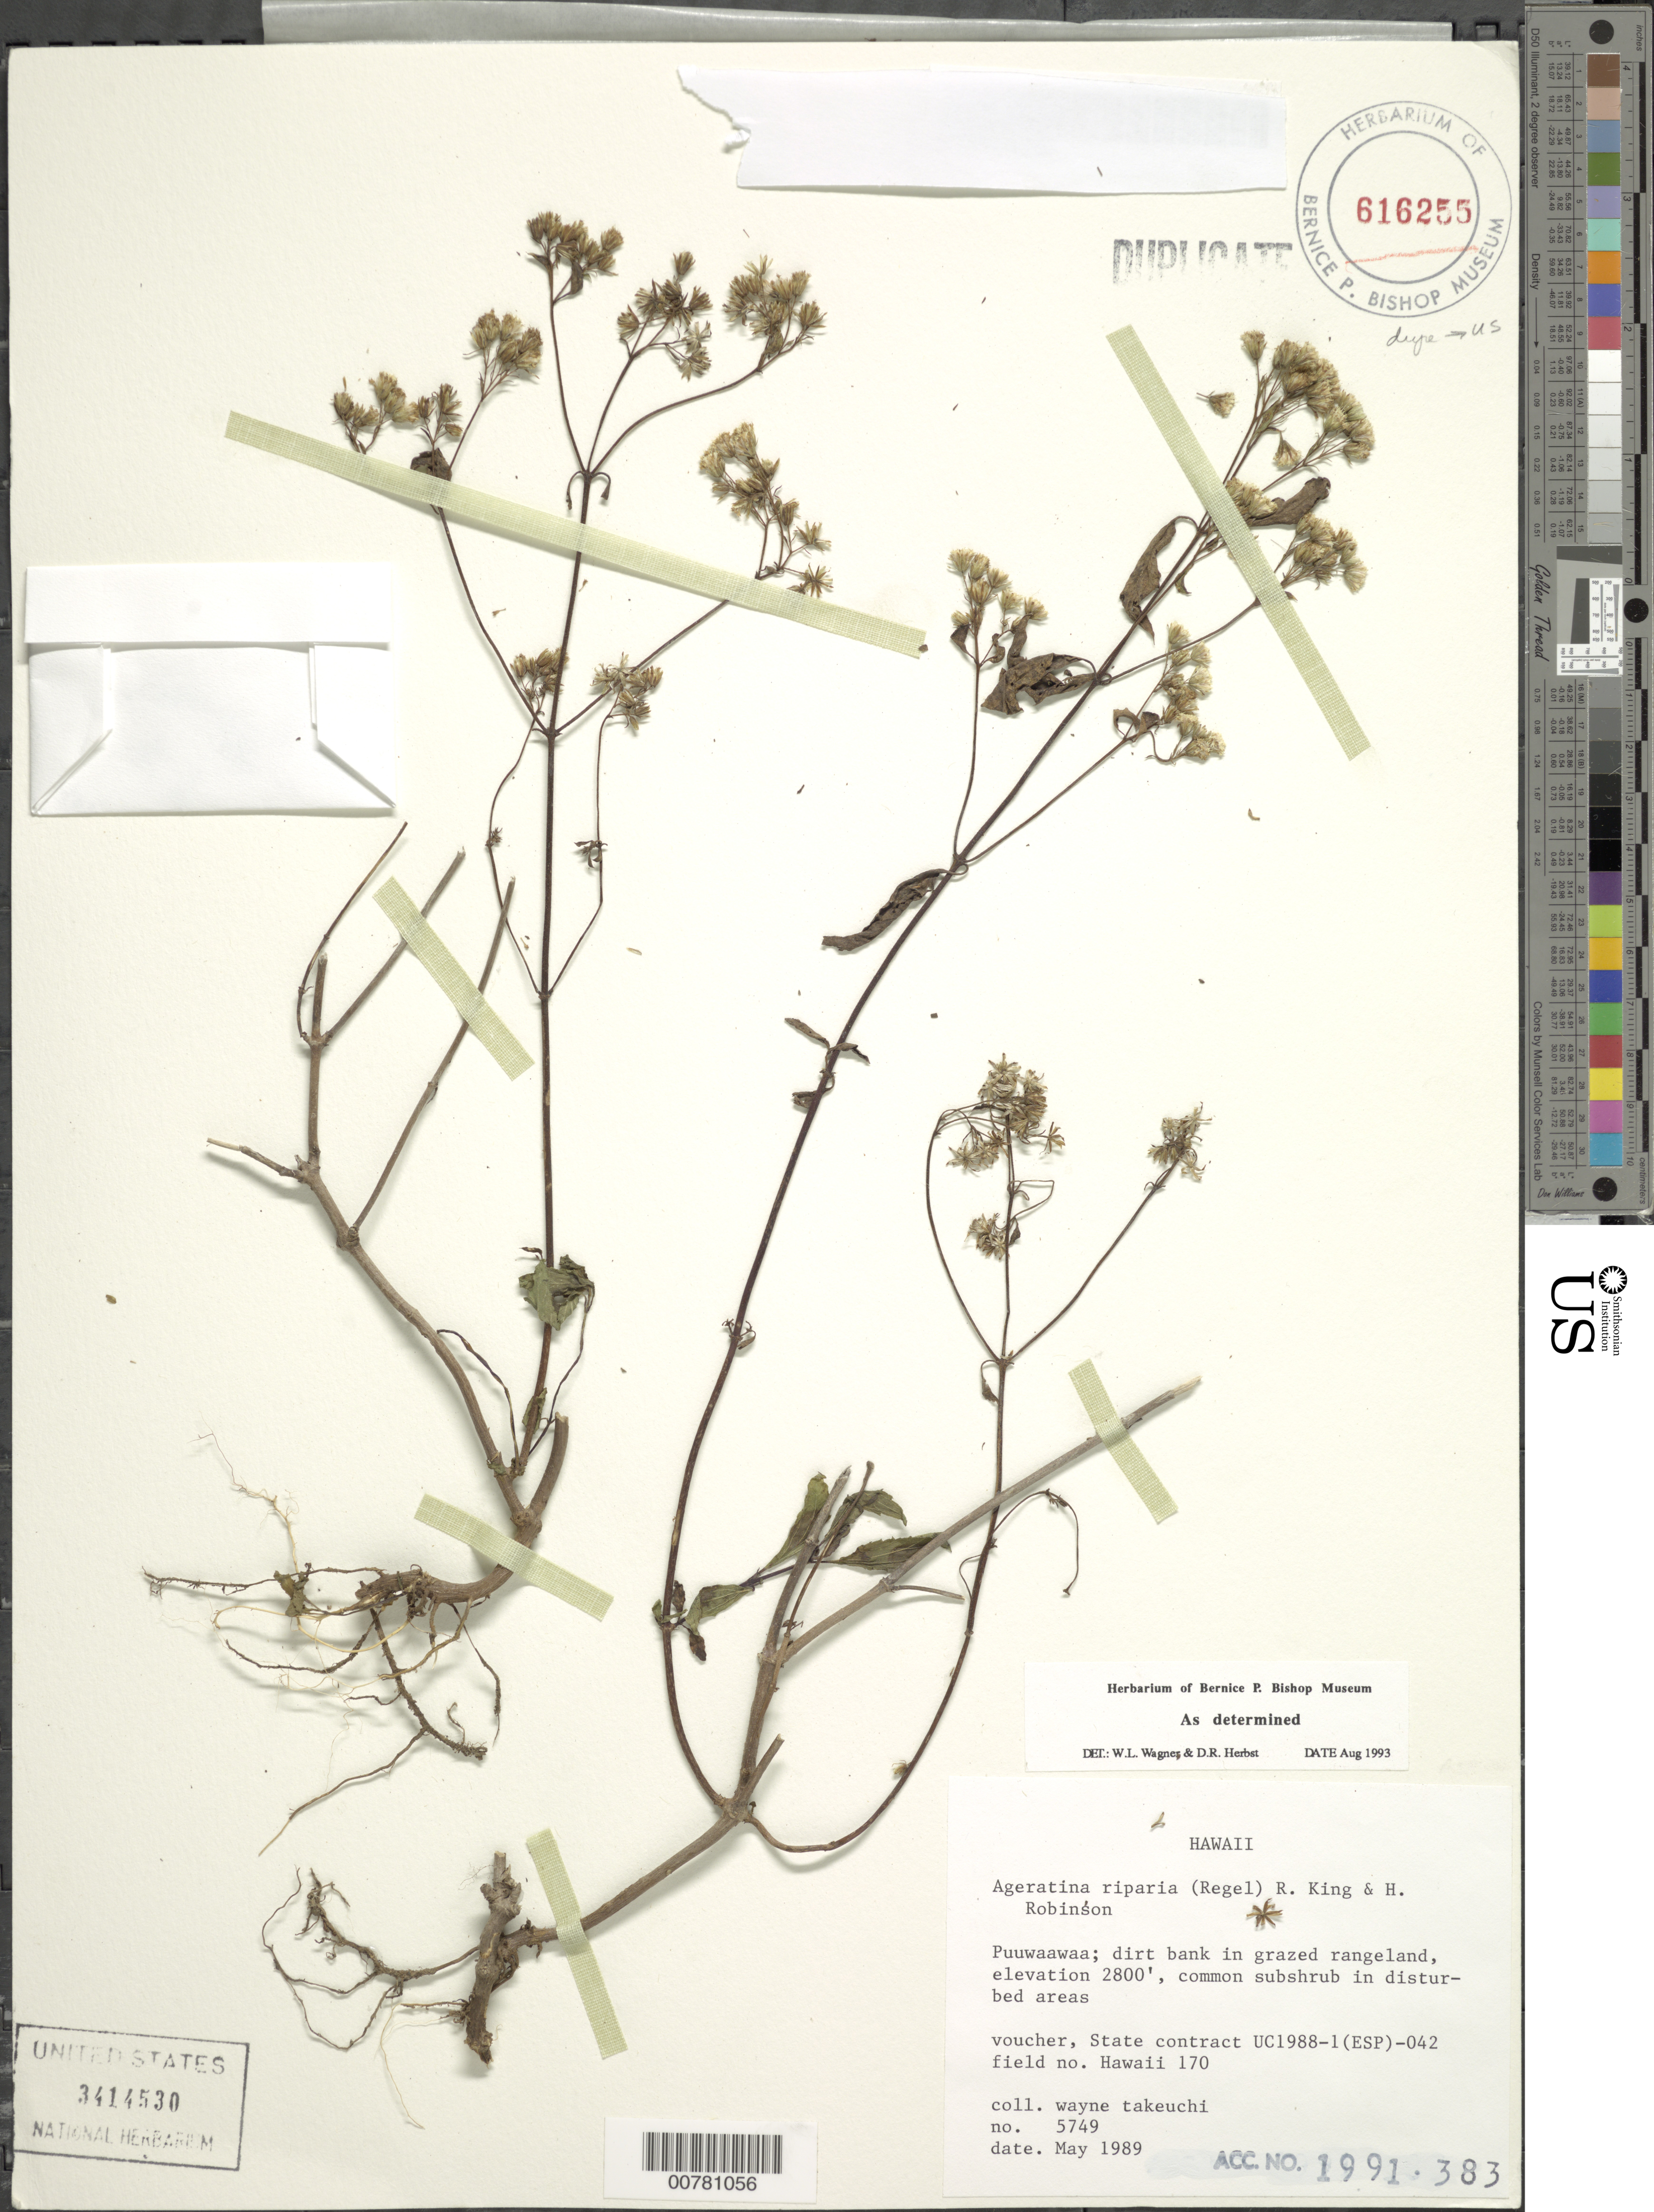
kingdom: Plantae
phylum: Tracheophyta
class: Magnoliopsida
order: Asterales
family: Asteraceae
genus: Ageratina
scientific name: Ageratina riparia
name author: (Regel) R.M. King & H. Rob.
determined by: Wagner, W. L.; Herbst, D. R.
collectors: W. N. Takeuchi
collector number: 5749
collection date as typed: May 1989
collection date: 1989-05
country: United States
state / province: Hawaii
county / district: Hawaii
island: Hawaii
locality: Puuwaawaa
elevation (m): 914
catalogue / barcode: US 3414530